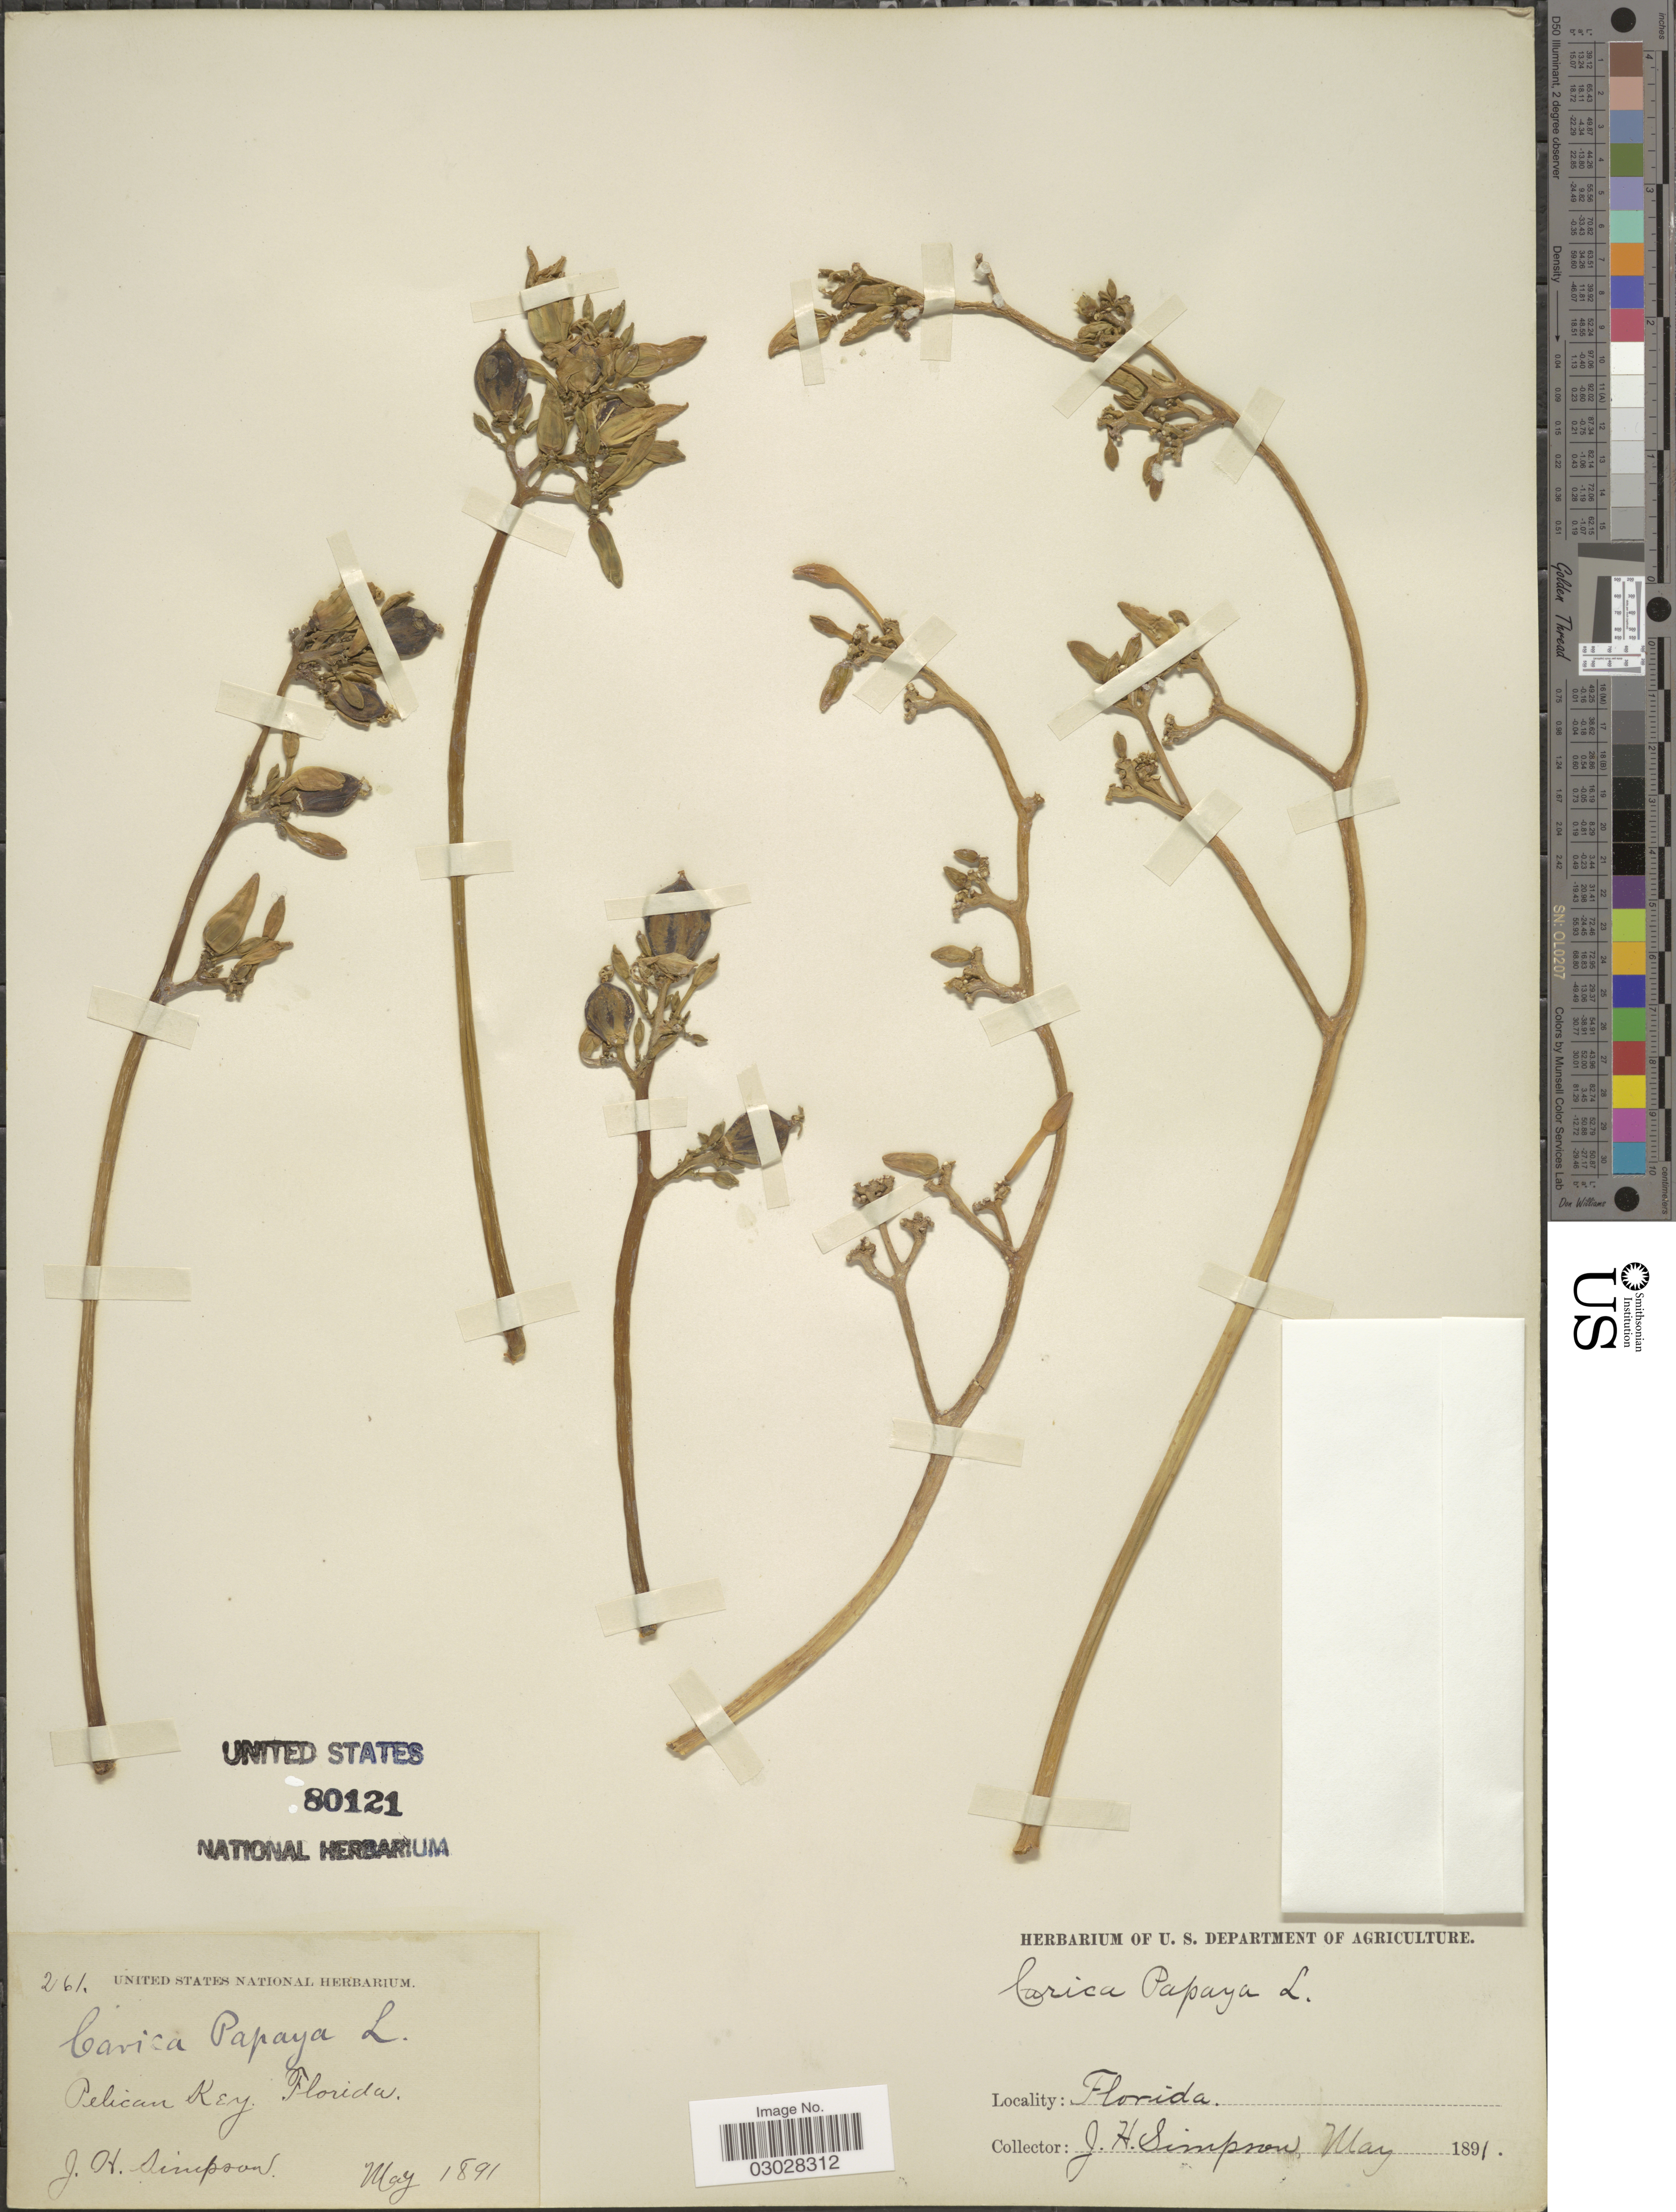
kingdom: Plantae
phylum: Tracheophyta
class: Magnoliopsida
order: Brassicales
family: Caricaceae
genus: Carica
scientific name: Carica papaya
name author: L.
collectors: J. H. Simpson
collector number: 261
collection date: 1891-05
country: United States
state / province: Florida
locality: Pelican Key. Florida.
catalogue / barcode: US 80121